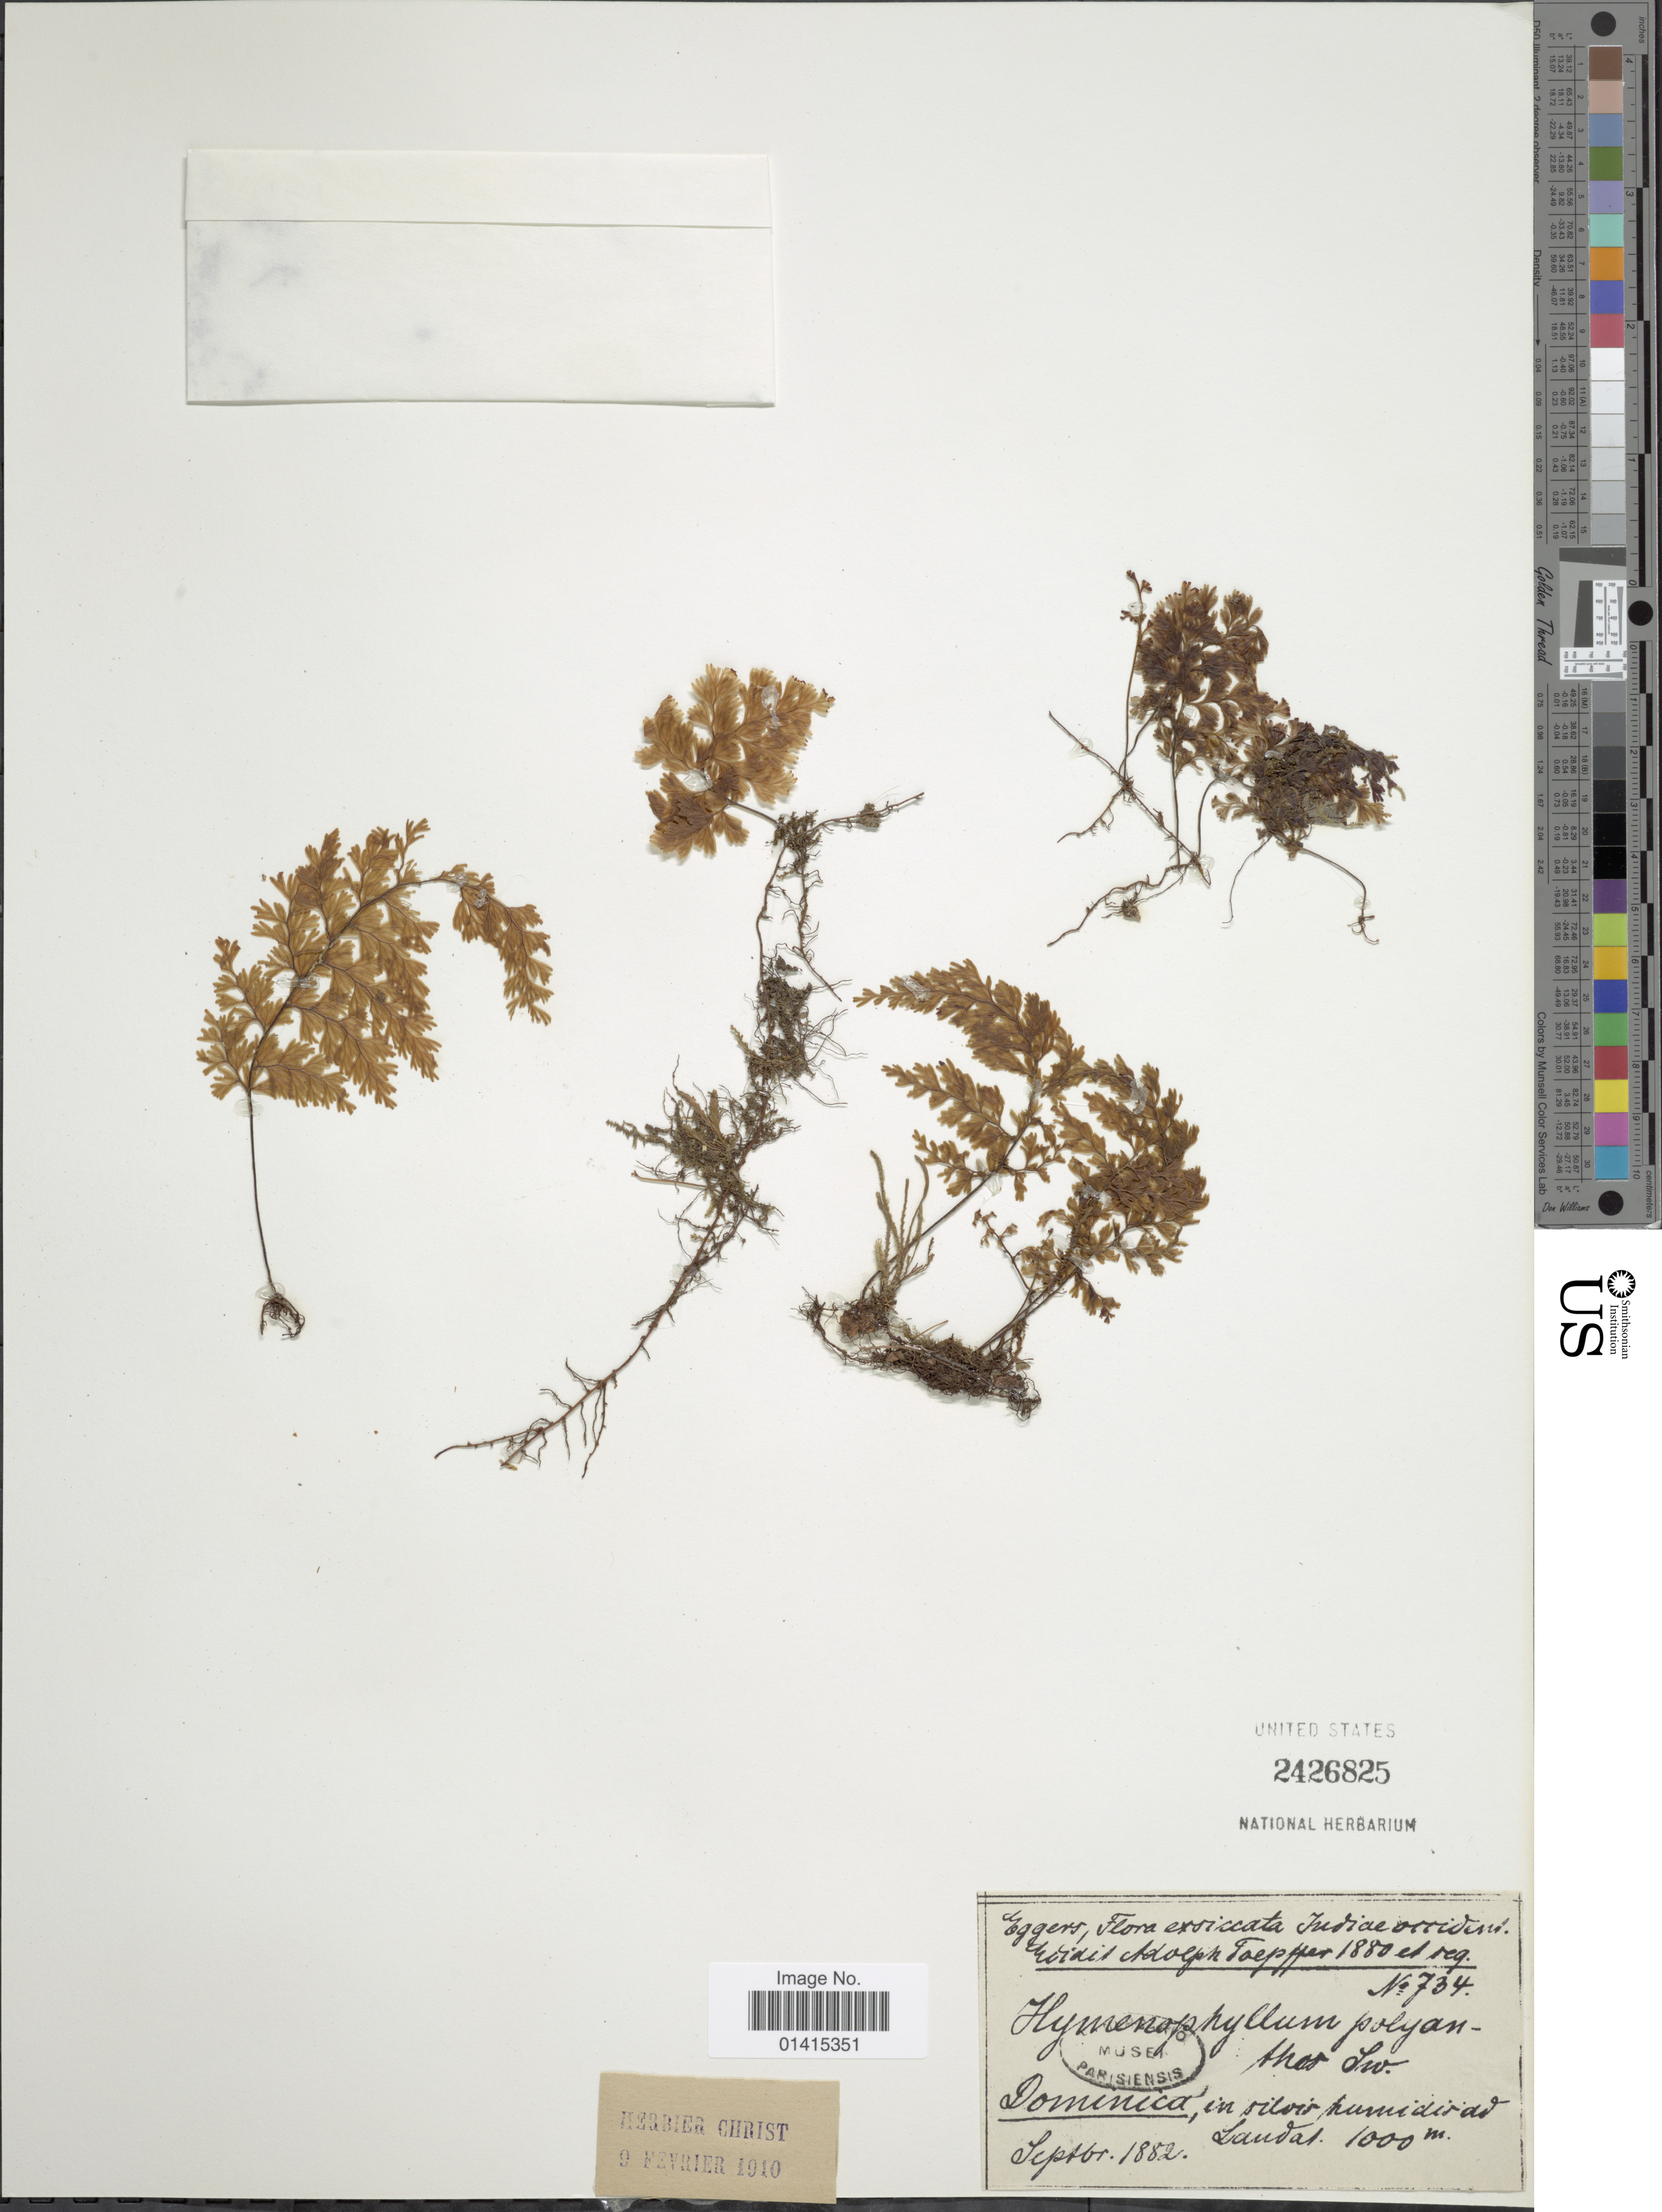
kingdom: Plantae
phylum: Tracheophyta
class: Polypodiopsida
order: Hymenophyllales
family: Hymenophyllaceae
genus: Hymenophyllum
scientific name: Hymenophyllum polyanthos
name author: (Sw.) Sw.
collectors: -. Eggers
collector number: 734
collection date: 1882-09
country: Dominica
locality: Dominica, in silvis humidis ad Laudat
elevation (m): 1000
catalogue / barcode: US 2426825